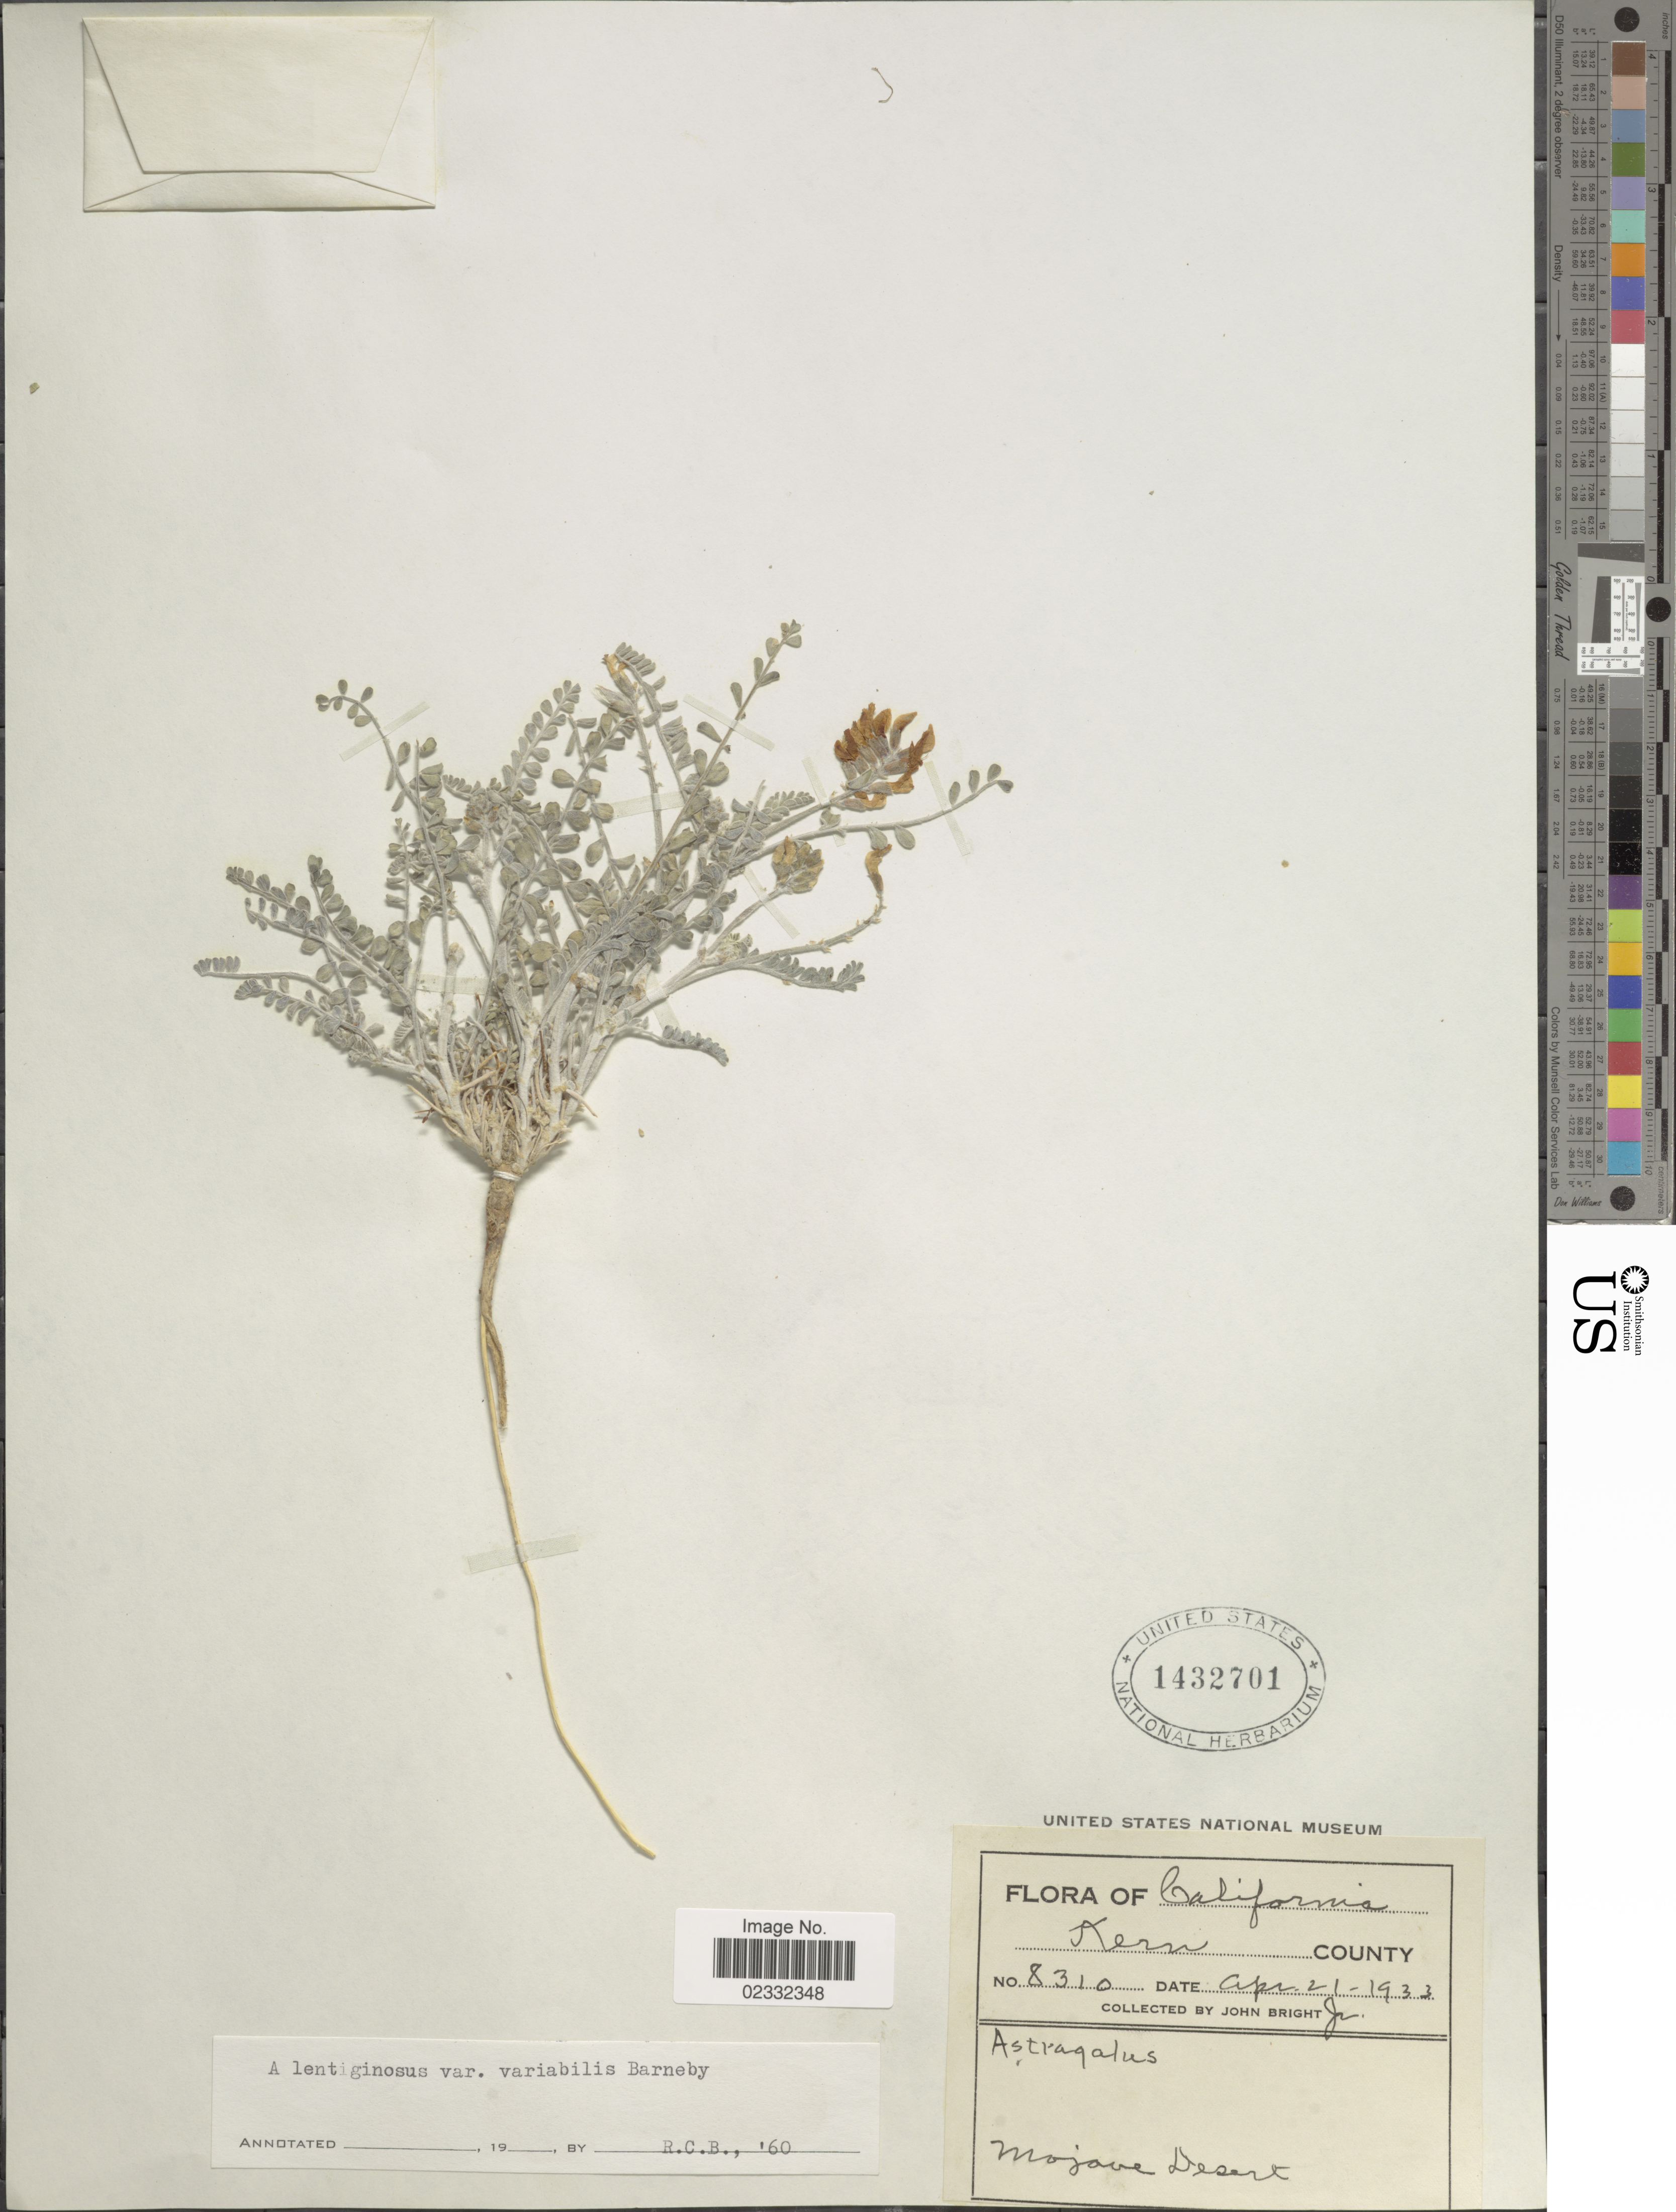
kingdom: Plantae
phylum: Tracheophyta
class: Magnoliopsida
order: Fabales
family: Fabaceae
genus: Astragalus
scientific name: Astragalus lentiginosus var. variabilis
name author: Barneby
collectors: J. Bright Jr.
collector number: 8310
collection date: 1933-04-21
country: United States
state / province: California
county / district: Kern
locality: Kern County, Mojave Desert.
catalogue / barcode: US 1432701